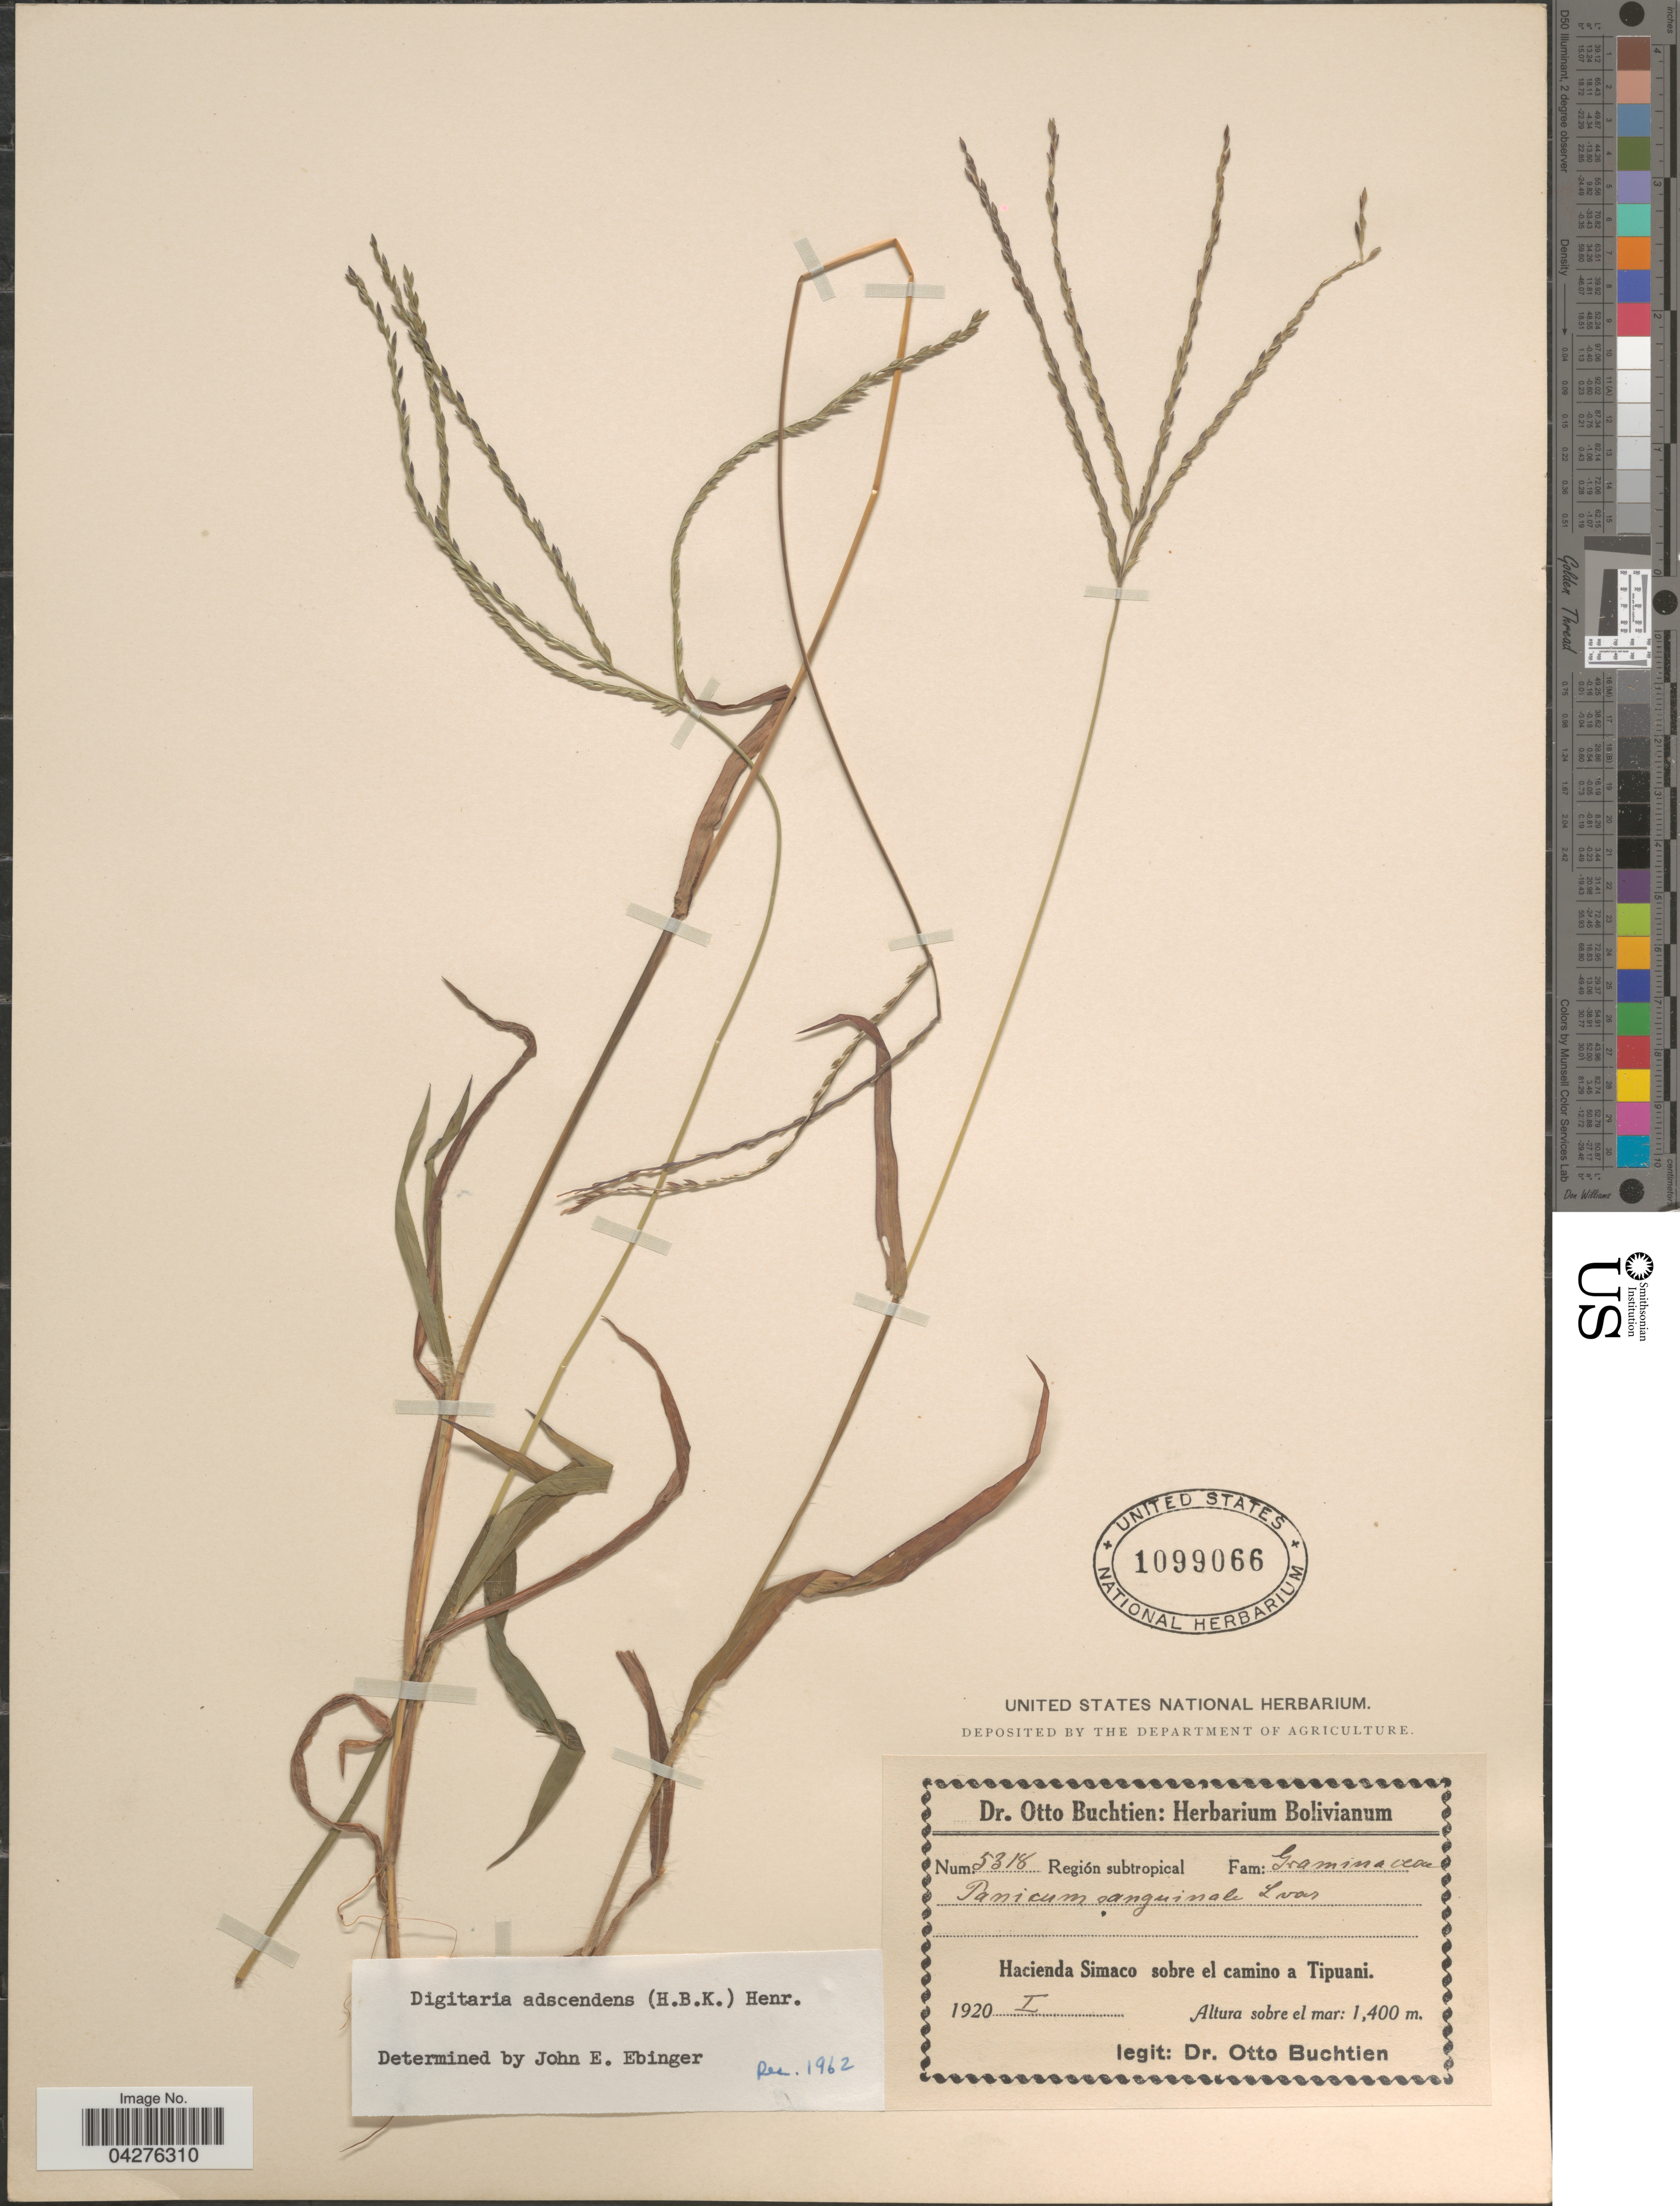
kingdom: Plantae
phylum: Tracheophyta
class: Liliopsida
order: Poales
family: Poaceae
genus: Digitaria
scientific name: Digitaria ciliaris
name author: (Retz.) Koeler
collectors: O. Buchtien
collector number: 5318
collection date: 1920-01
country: Bolivia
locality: Región subtropical. Hacienda Simaco sobre el camino a Tipuani.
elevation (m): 1400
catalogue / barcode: US 1099066